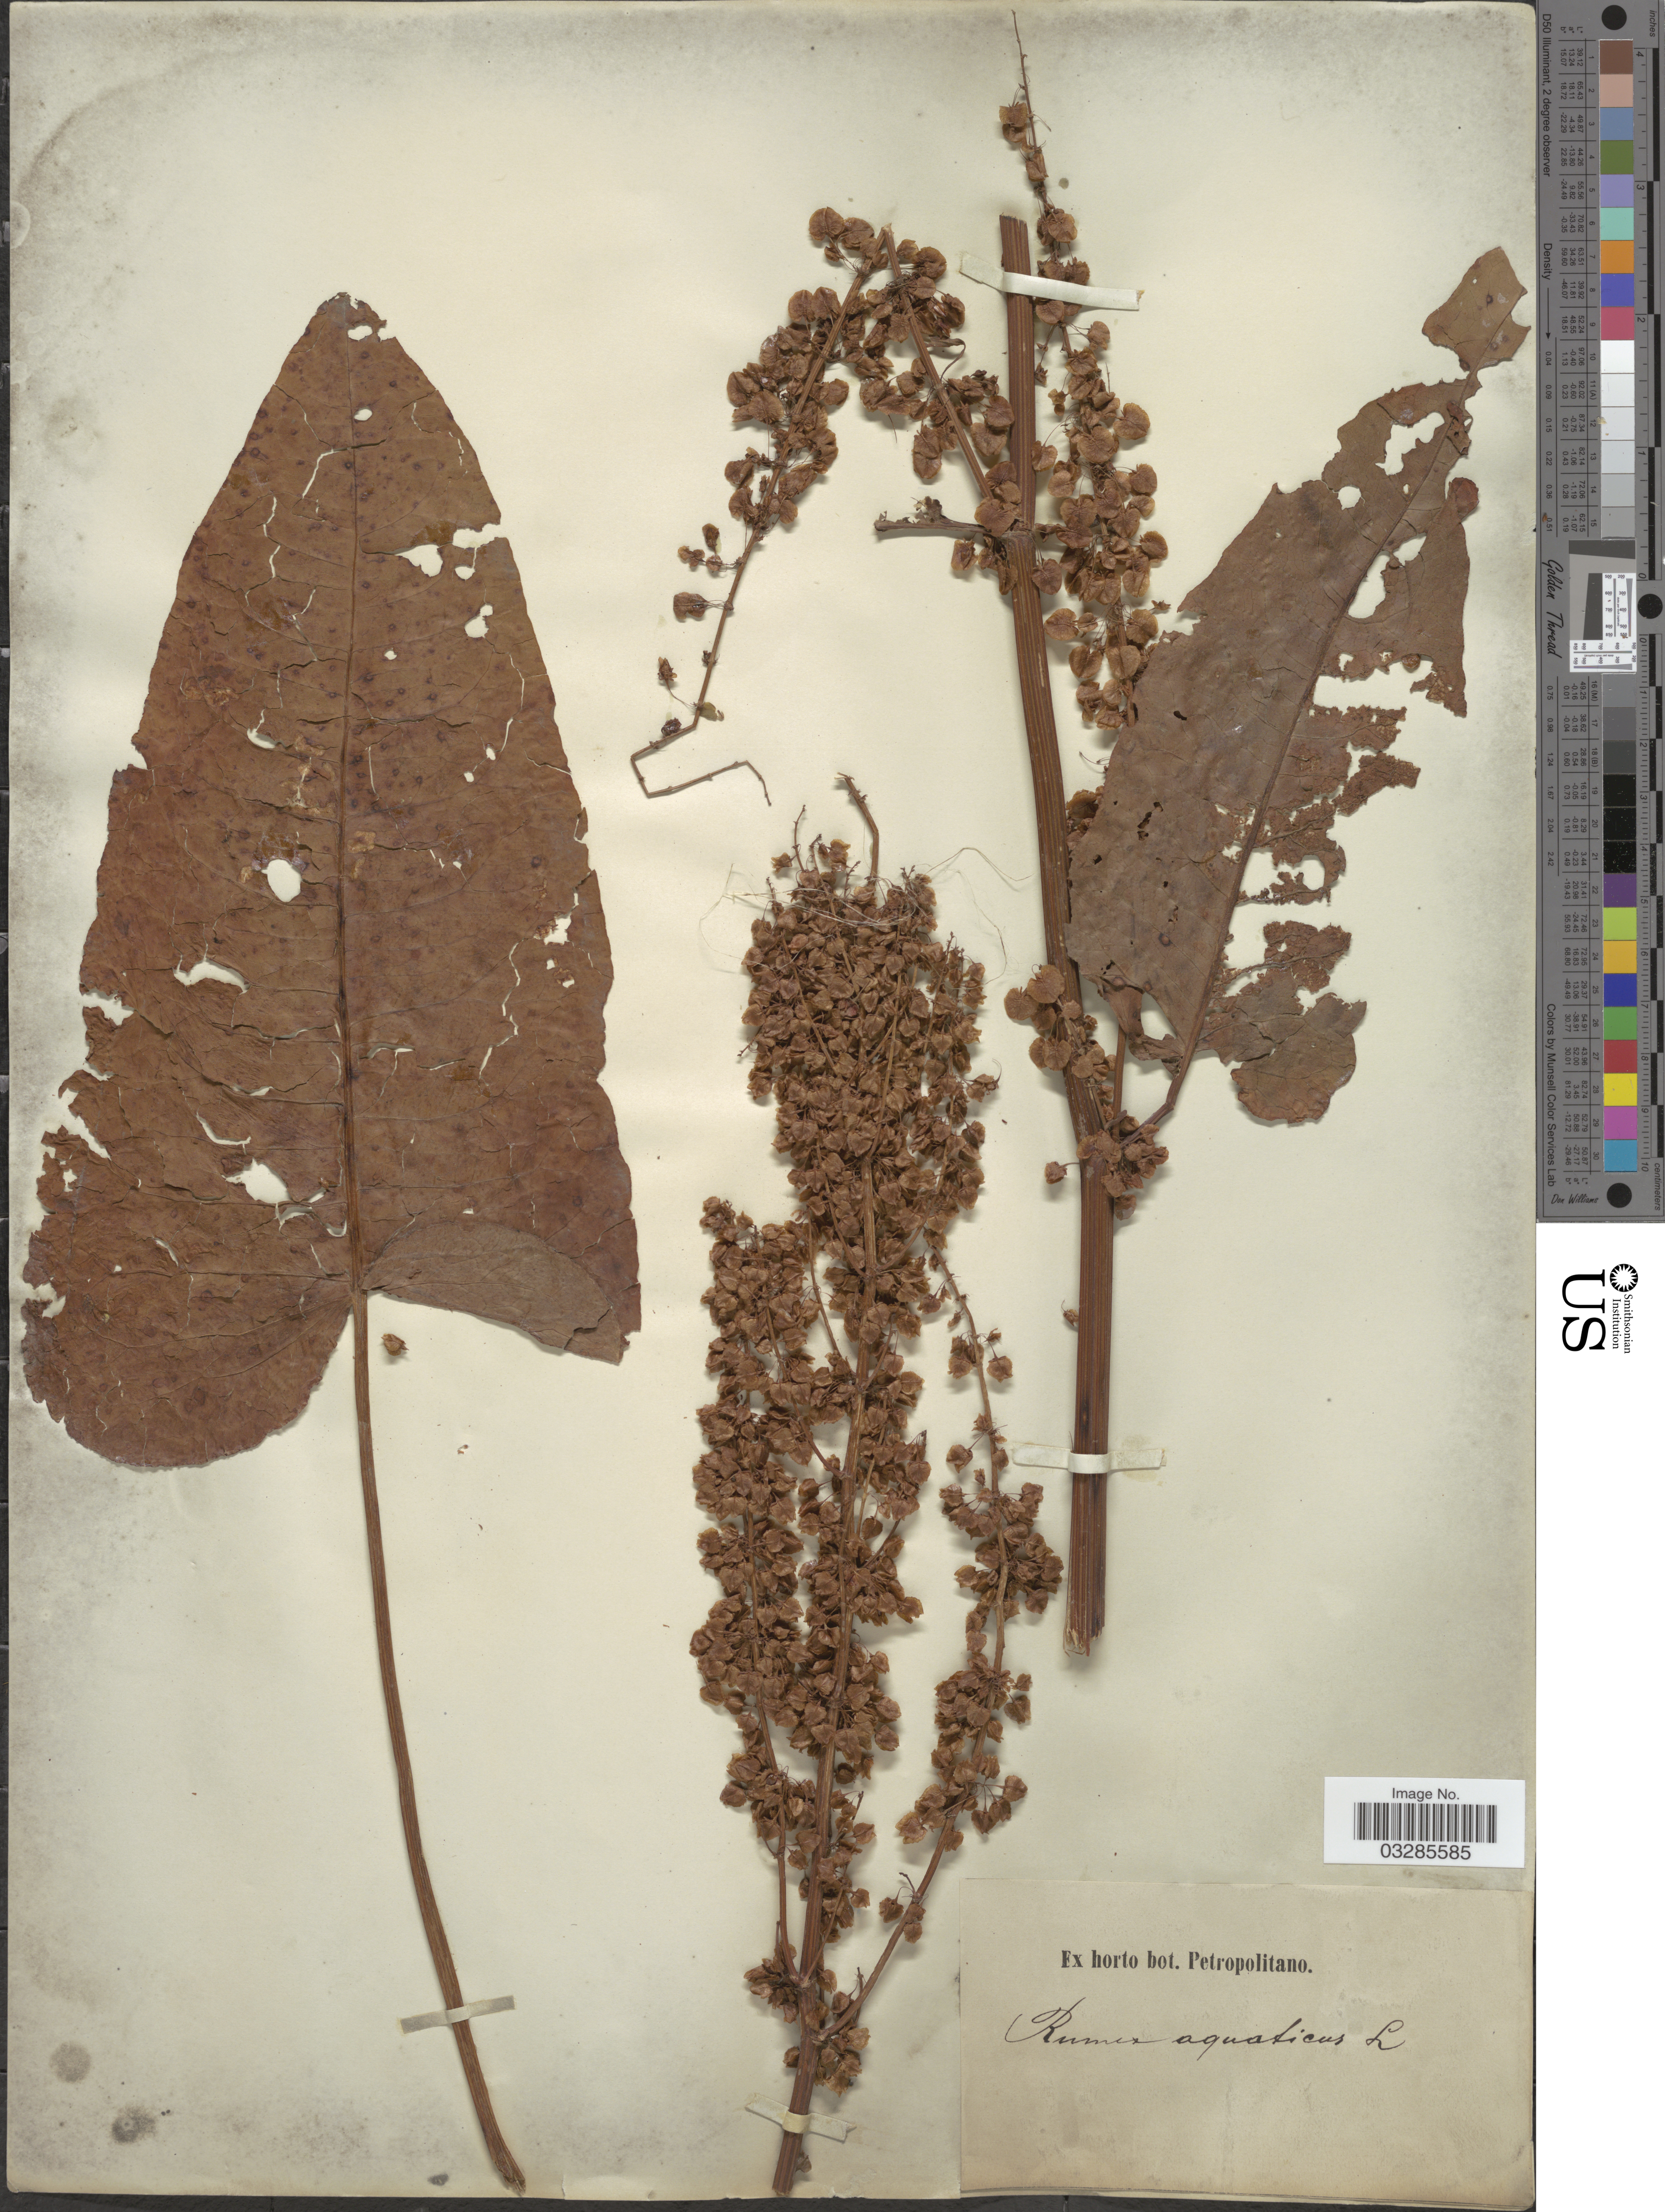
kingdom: Plantae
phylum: Tracheophyta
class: Magnoliopsida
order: Caryophyllales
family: Polygonaceae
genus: Rumex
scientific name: Rumex aquaticus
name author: L.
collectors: ex Horto Bot. Petropolitano